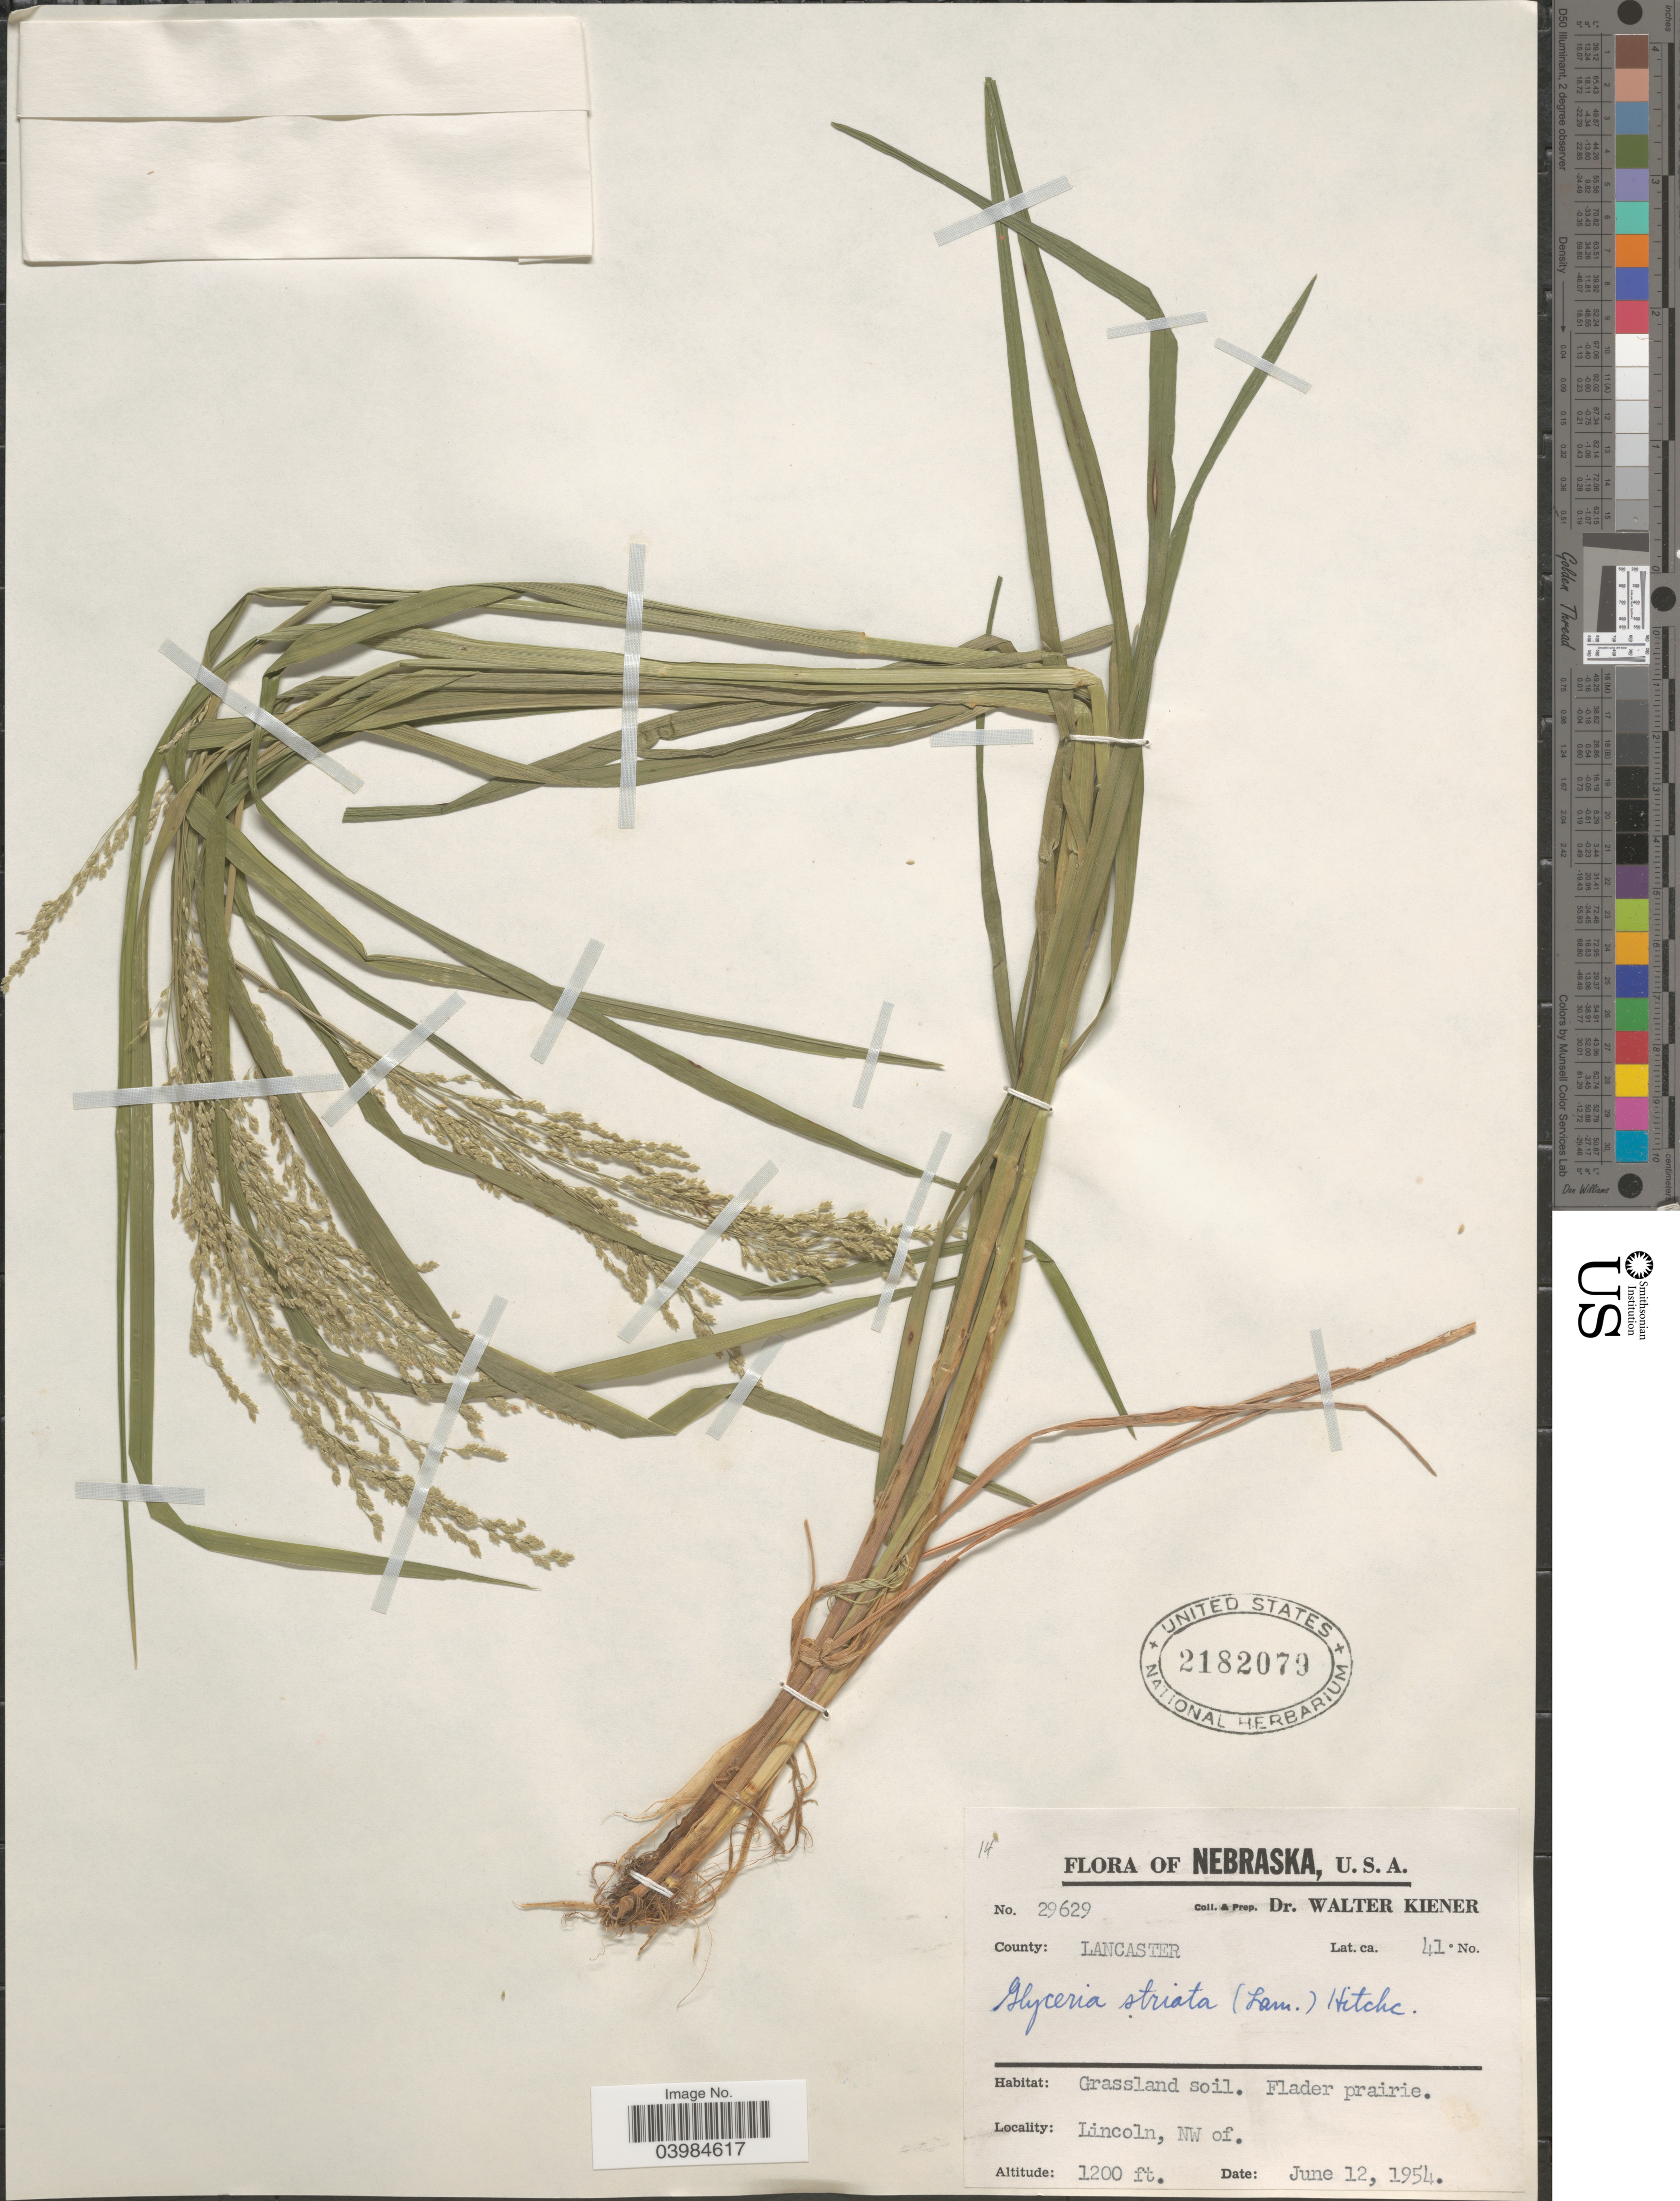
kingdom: Plantae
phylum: Tracheophyta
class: Liliopsida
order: Poales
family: Poaceae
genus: Glyceria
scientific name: Glyceria striata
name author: (Lam.) Hitchc.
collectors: W. Kiener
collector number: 29629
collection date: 1954-06-12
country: United States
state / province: Nebraska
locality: County: Lancaster. Grassland soil, Flader prairie. Lincoln, NW of.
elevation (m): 366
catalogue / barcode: US 2182079